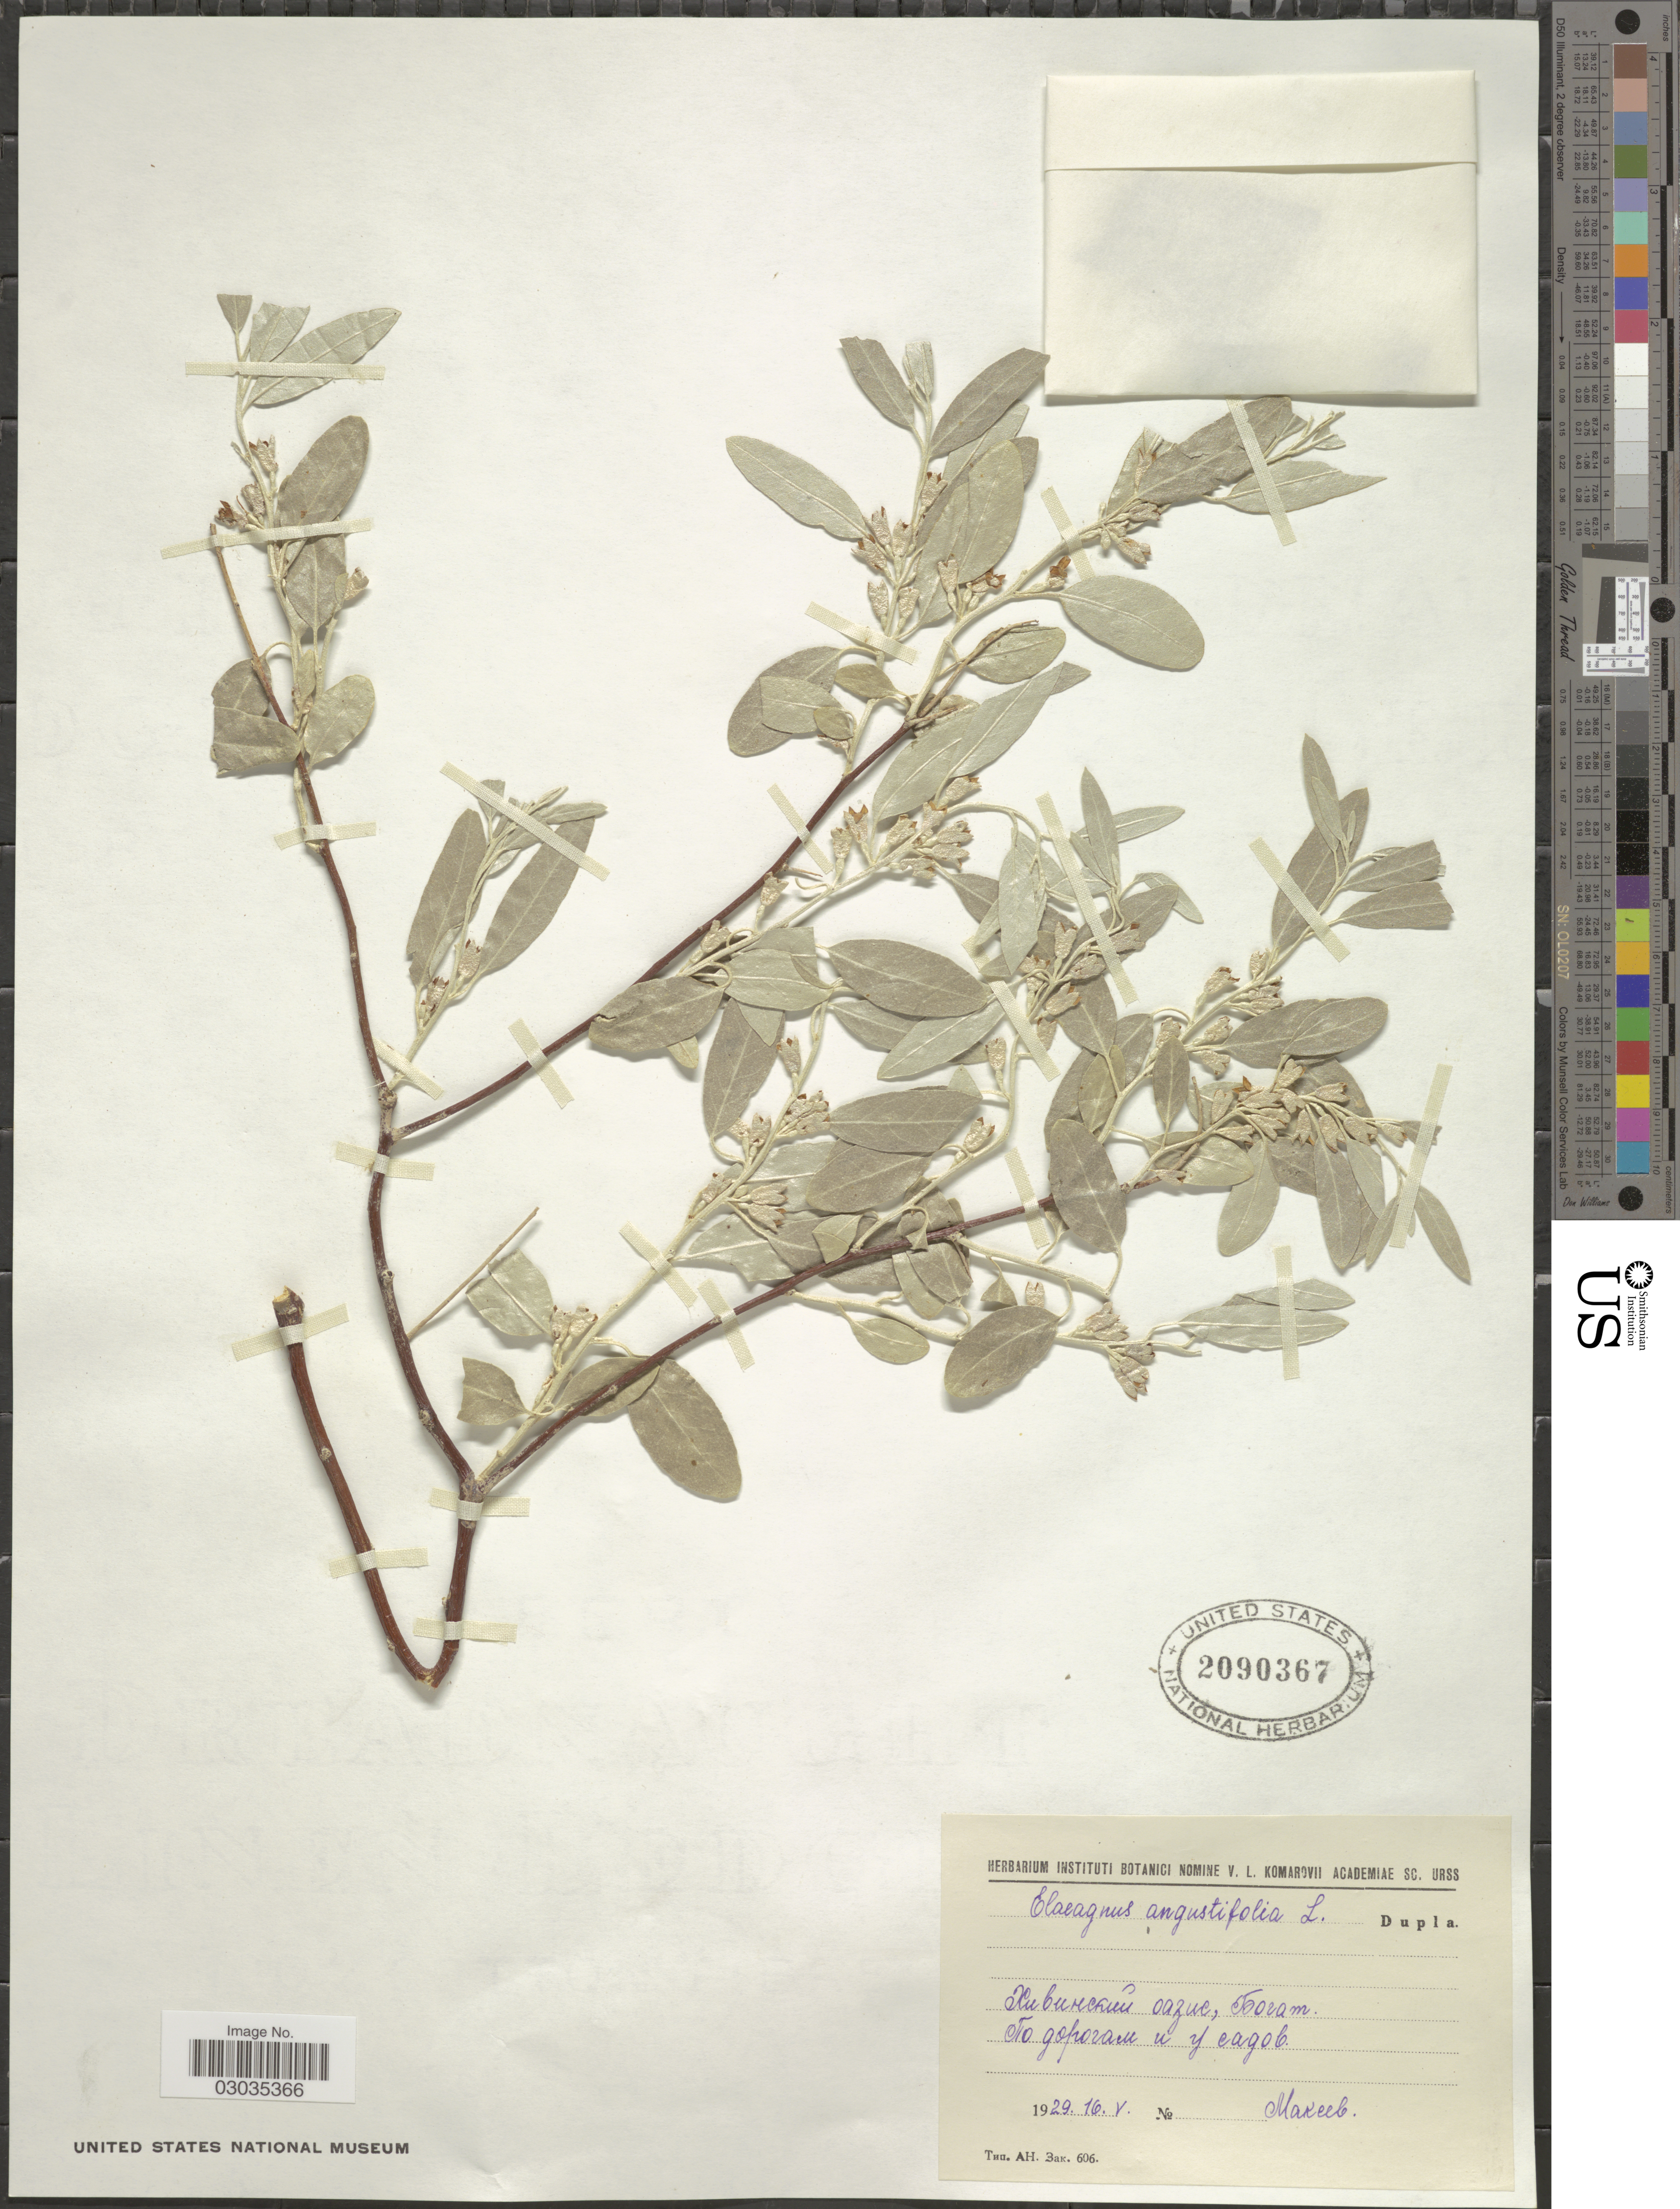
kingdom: Plantae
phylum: Tracheophyta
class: Magnoliopsida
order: Rosales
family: Elaeagnaceae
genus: Elaeagnus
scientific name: Elaeagnus angustifolia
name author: L.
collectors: Makeev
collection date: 1929-05-16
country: Uzbekistan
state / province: Xorazm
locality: Vicinity Khiva.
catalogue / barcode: US 2090367